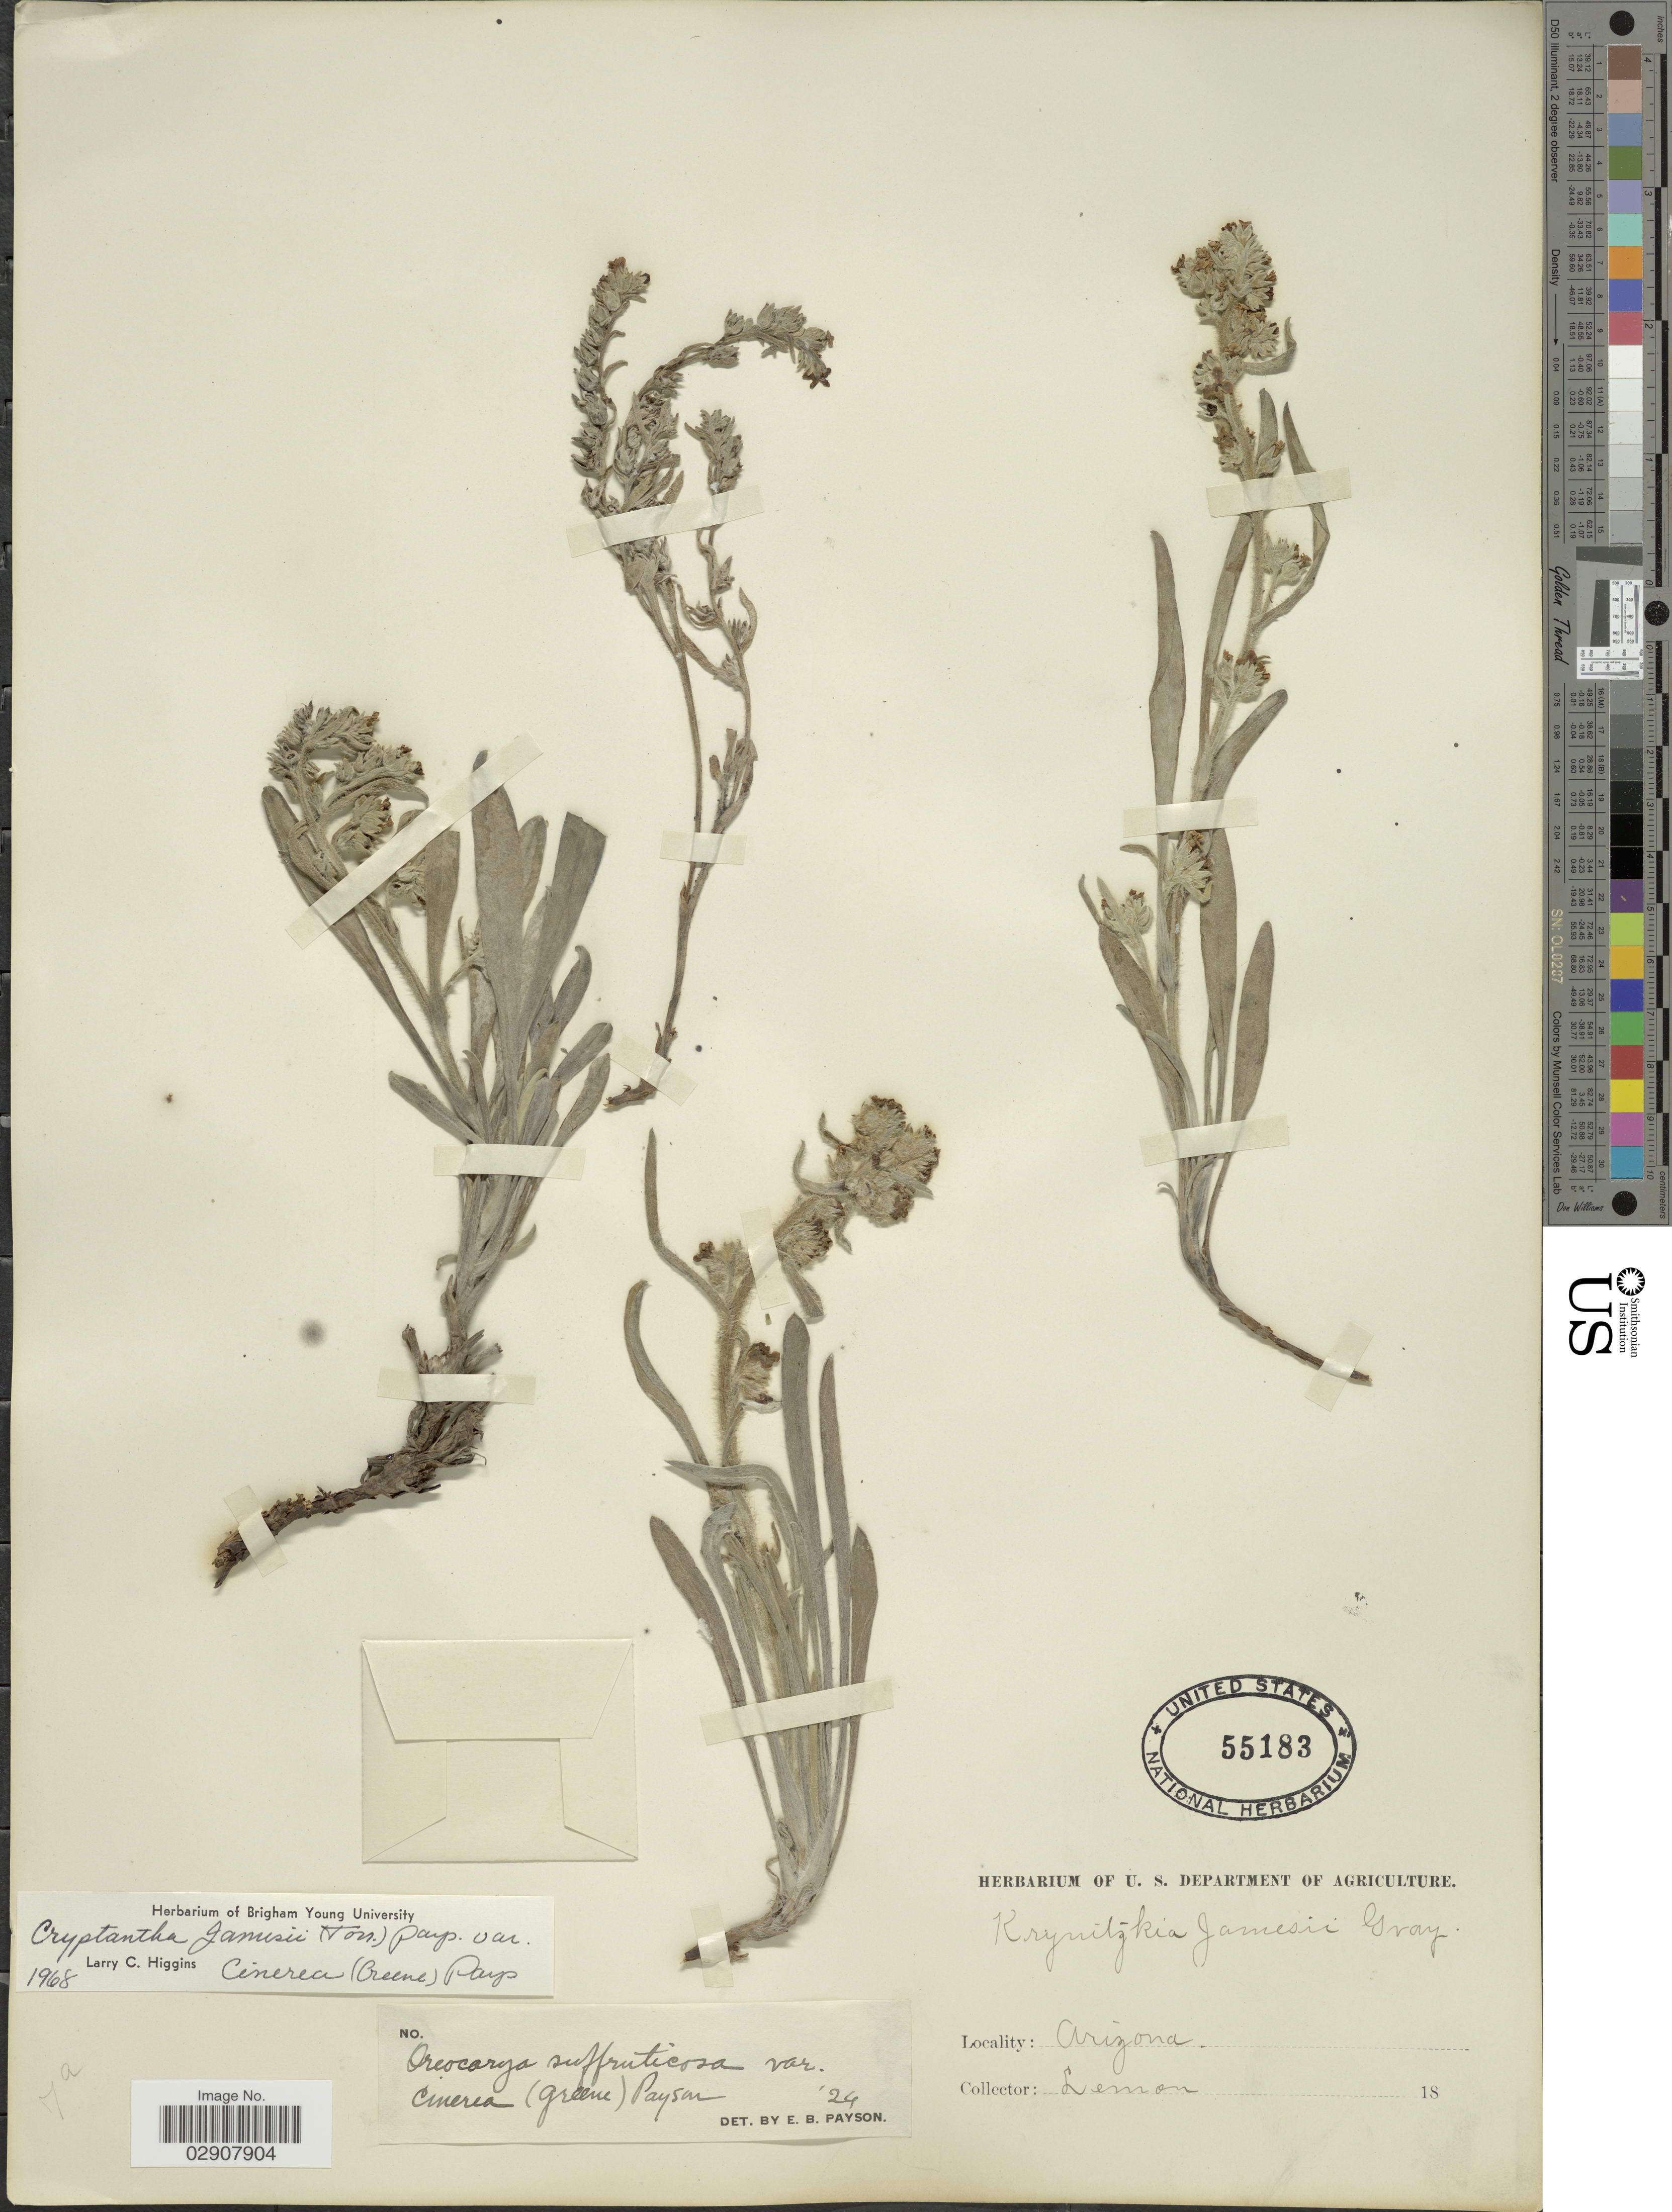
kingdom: Plantae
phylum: Tracheophyta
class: Magnoliopsida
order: Boraginales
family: Boraginaceae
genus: Cryptantha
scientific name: Cryptantha jamesii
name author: (Torr.) Payson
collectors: -. Lemon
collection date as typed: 18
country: United States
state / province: Arizona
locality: Arizona.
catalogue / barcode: US 55183